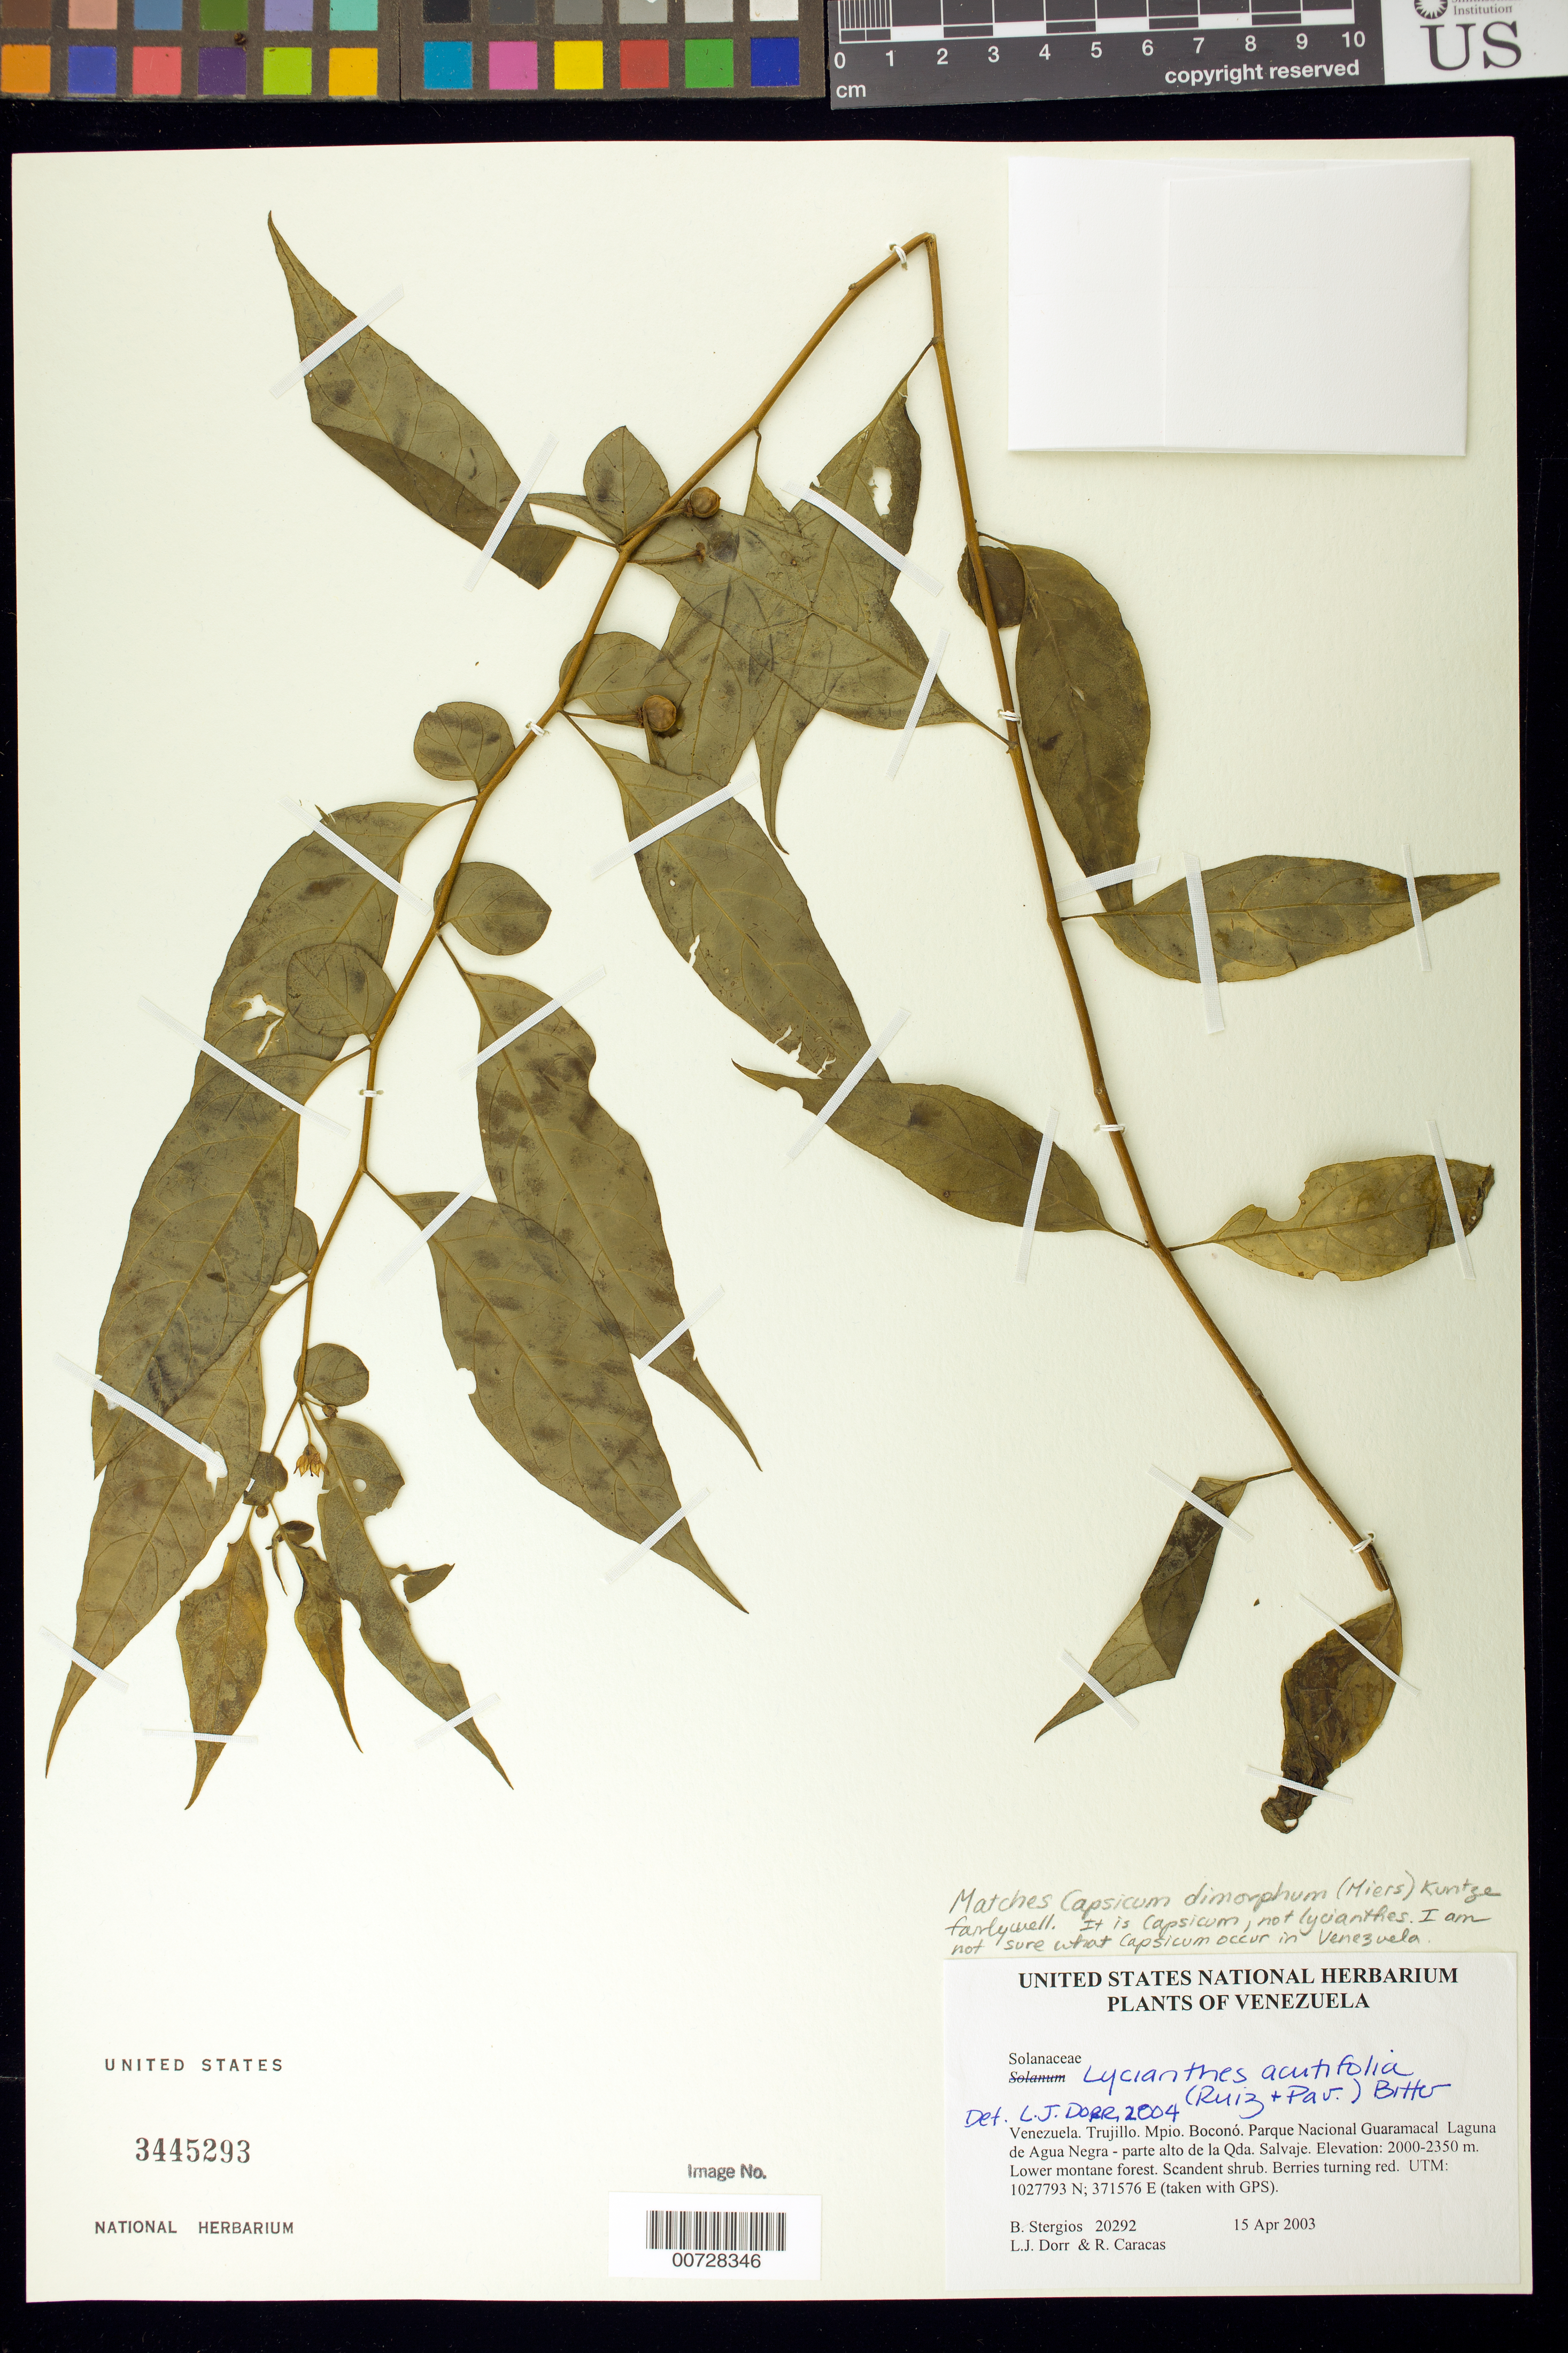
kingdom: Plantae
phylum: Tracheophyta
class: Magnoliopsida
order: Solanales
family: Solanaceae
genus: Capsicum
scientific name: Capsicum dimorphum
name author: (Miers) Kuntze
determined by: Dean, E. A.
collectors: B. G. Stergios, L. J. Dorr & R. Caracas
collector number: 20292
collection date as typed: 15 Apr 2003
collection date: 2003-04-15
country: Venezuela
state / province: Trujillo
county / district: Boconó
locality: Parque Nacional Guaramacal, Laguna de Agua Negra - parte alto de la Qda. Salvaje.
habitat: Lower montane forest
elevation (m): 2000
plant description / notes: NY, PORT, US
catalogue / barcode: US 3445293